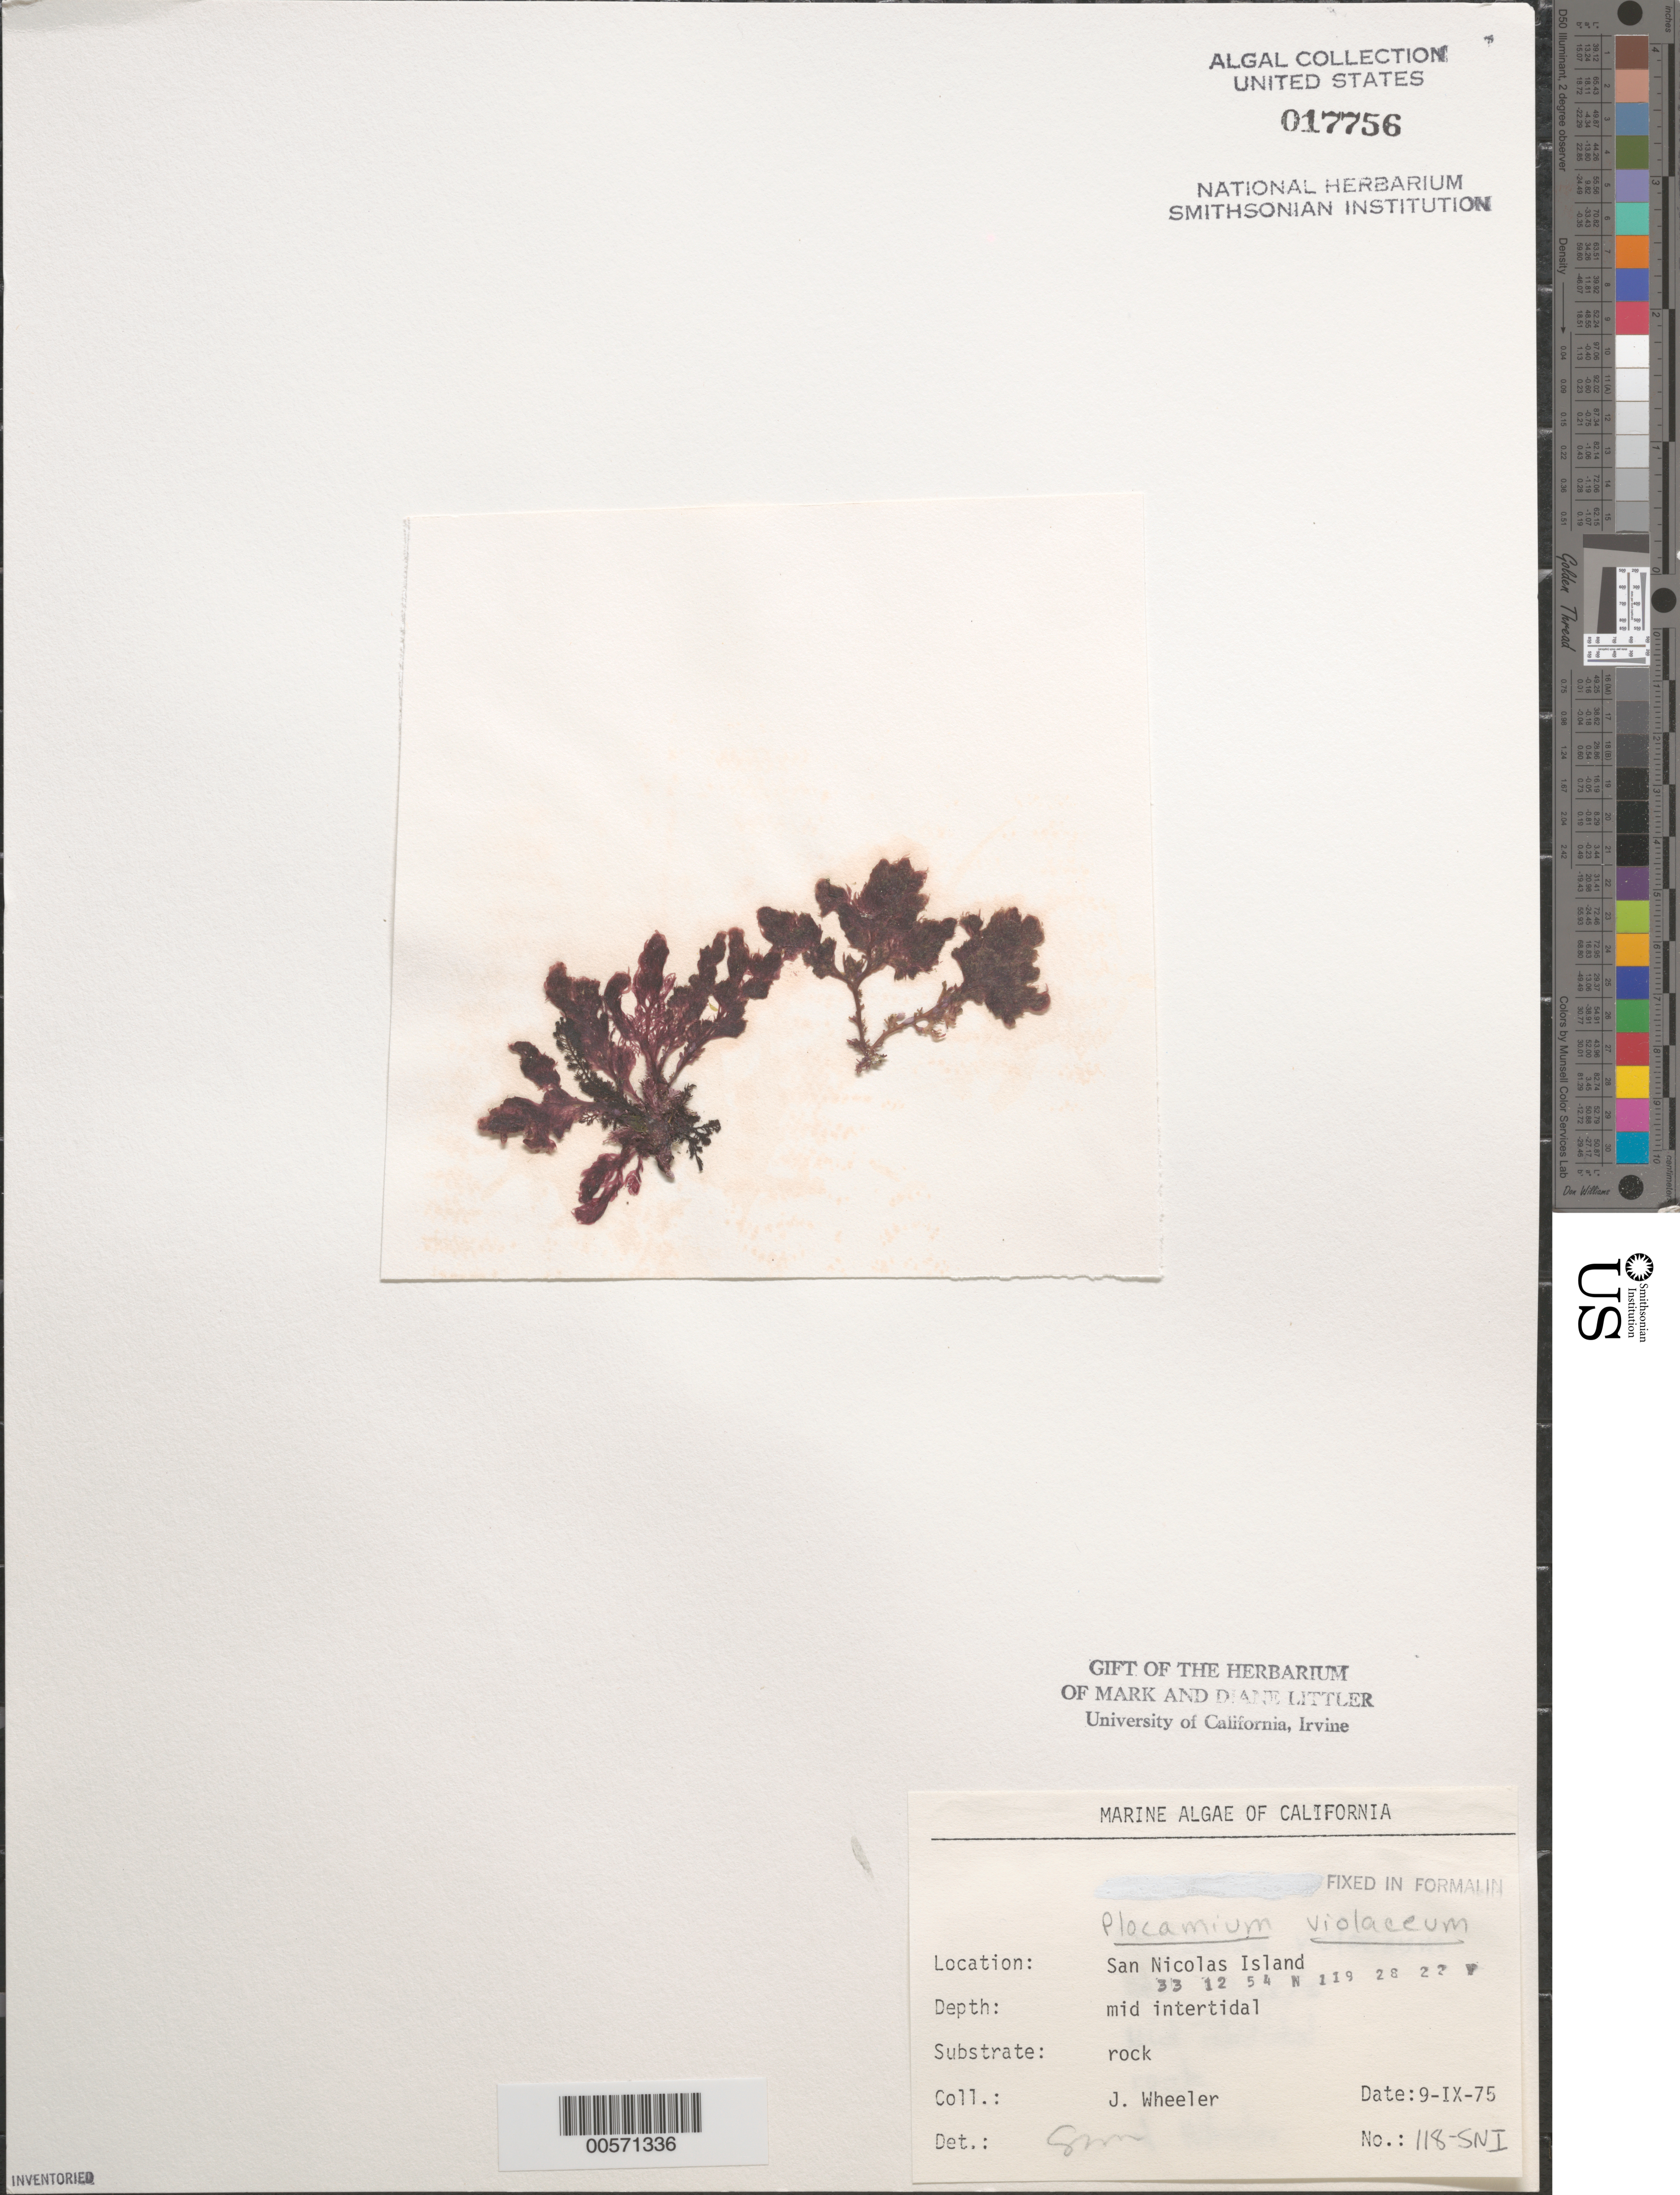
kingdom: Plantae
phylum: Rhodophyta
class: Florideophyceae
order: Plocamiales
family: Plocamiaceae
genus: Plocamium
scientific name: Plocamium violaceum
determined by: Murray, S. N.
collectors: J. L. Wheeler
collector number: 118-SNI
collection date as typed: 09 Apr 1975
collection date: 1975-04-09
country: United States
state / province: California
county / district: Ventura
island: San Nicolas Island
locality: Dutch Harbor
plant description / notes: BLM-SOCALBIGHT Rocky Intertidal Survey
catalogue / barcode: US 17756